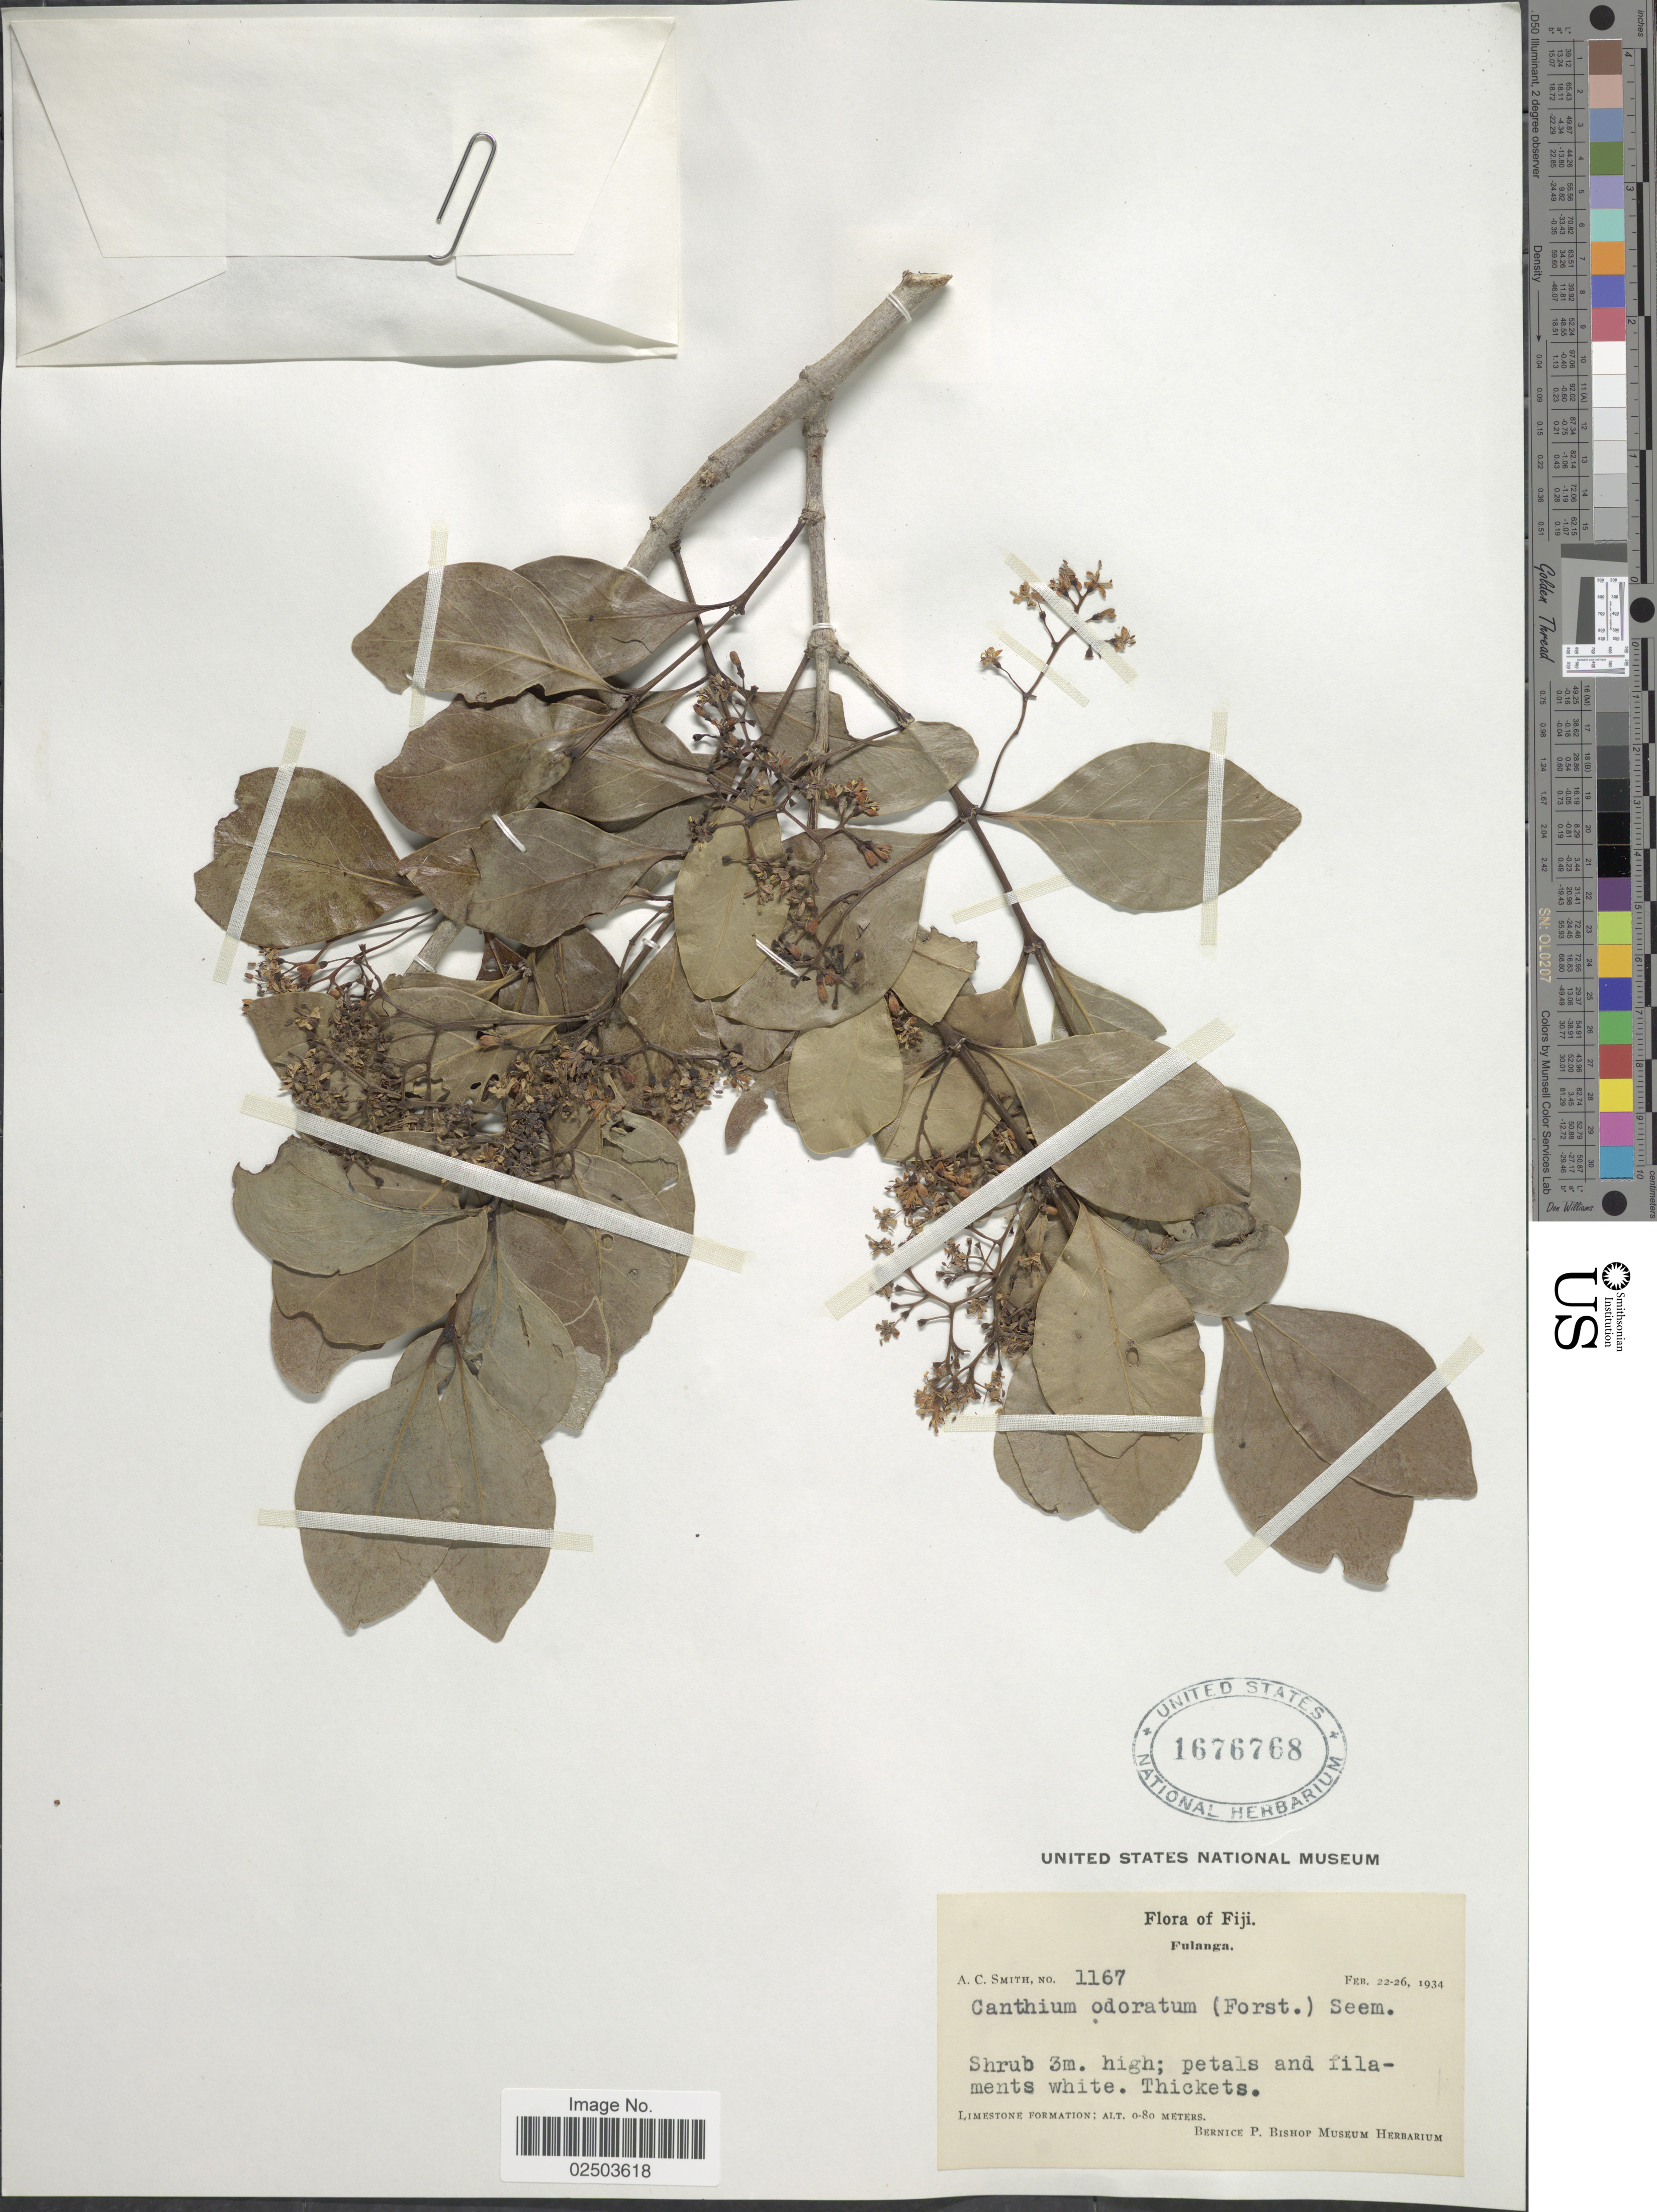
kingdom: Plantae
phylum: Tracheophyta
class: Magnoliopsida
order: Gentianales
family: Rubiaceae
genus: Psydrax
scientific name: Psydrax odorata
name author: (G. Forst.) A.C. Sm. & S.P. Darwin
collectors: A. C. Smith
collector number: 1167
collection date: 1934-02-22/1934-02-26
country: Fiji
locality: Fulanga.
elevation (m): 0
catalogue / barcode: US 1676768